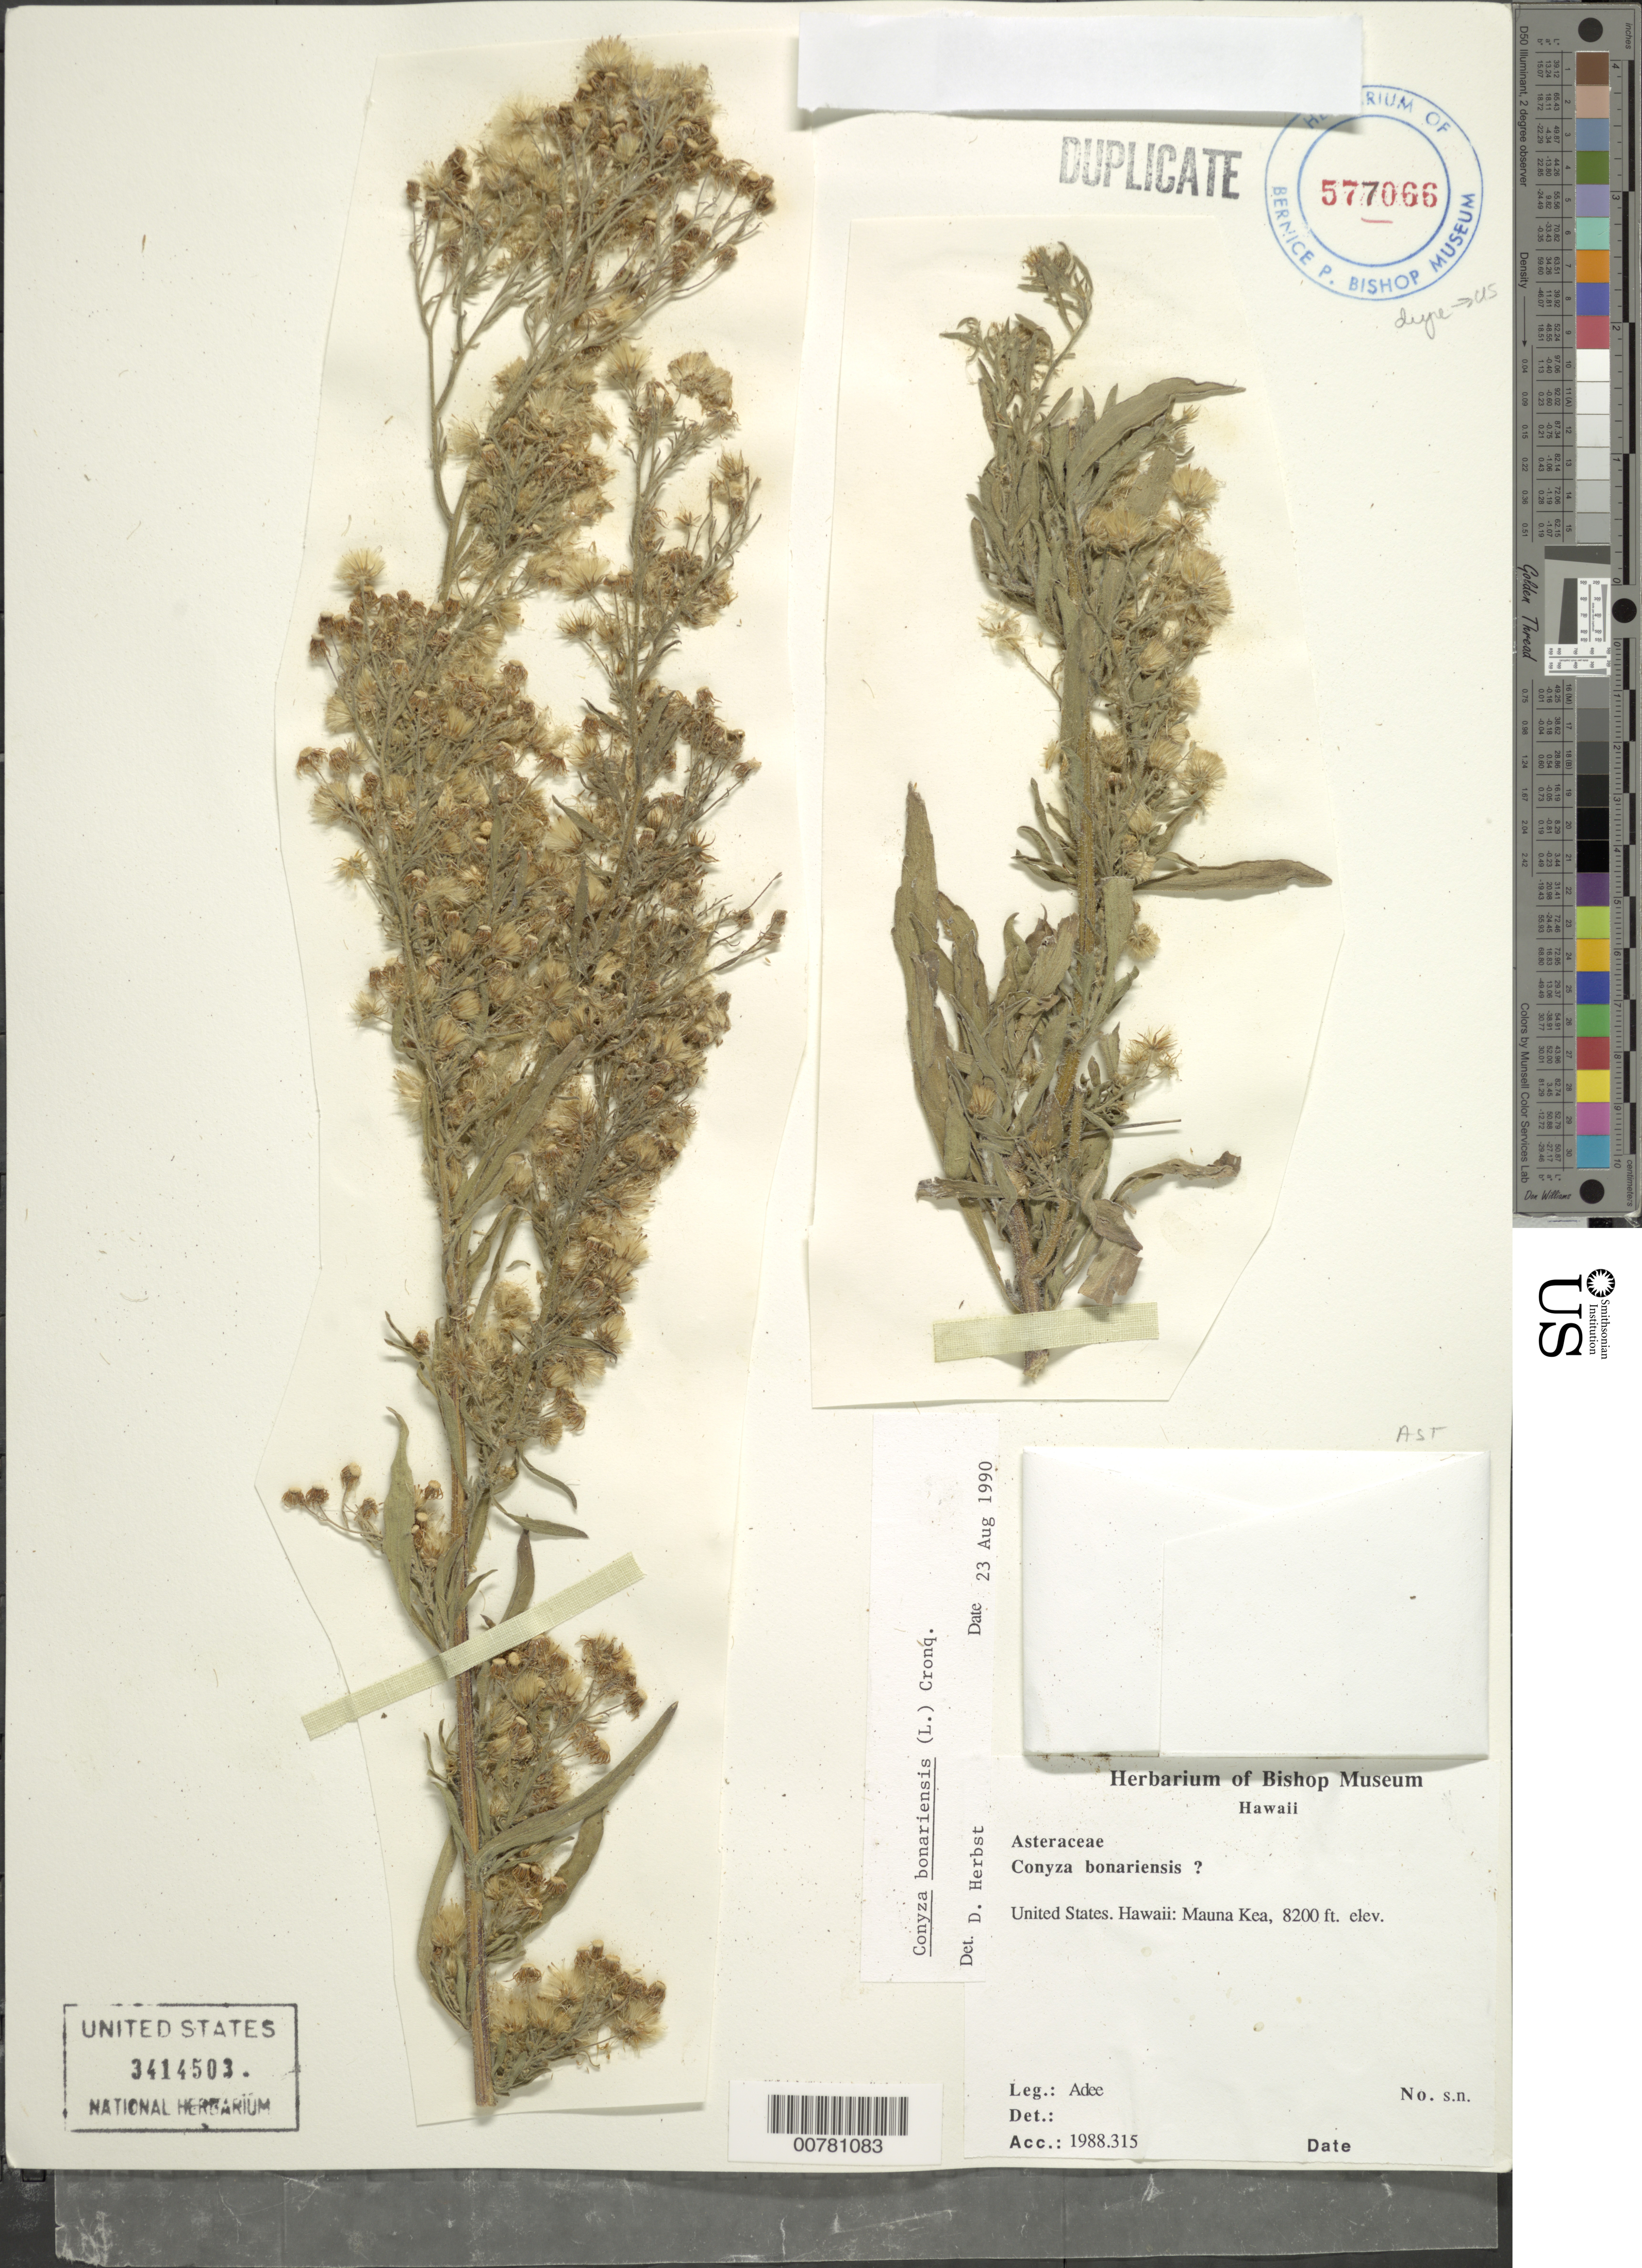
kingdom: Plantae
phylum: Tracheophyta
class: Magnoliopsida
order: Asterales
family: Asteraceae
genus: Erigeron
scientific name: Erigeron bonariensis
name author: L.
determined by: Wagner, W. L., (BOT), Smithsonian Institution - National Museum of Natural History (UNITED STATES)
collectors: -- Adee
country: United States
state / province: Hawaii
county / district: Hawaii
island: Hawaii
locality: Mauna Kea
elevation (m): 2499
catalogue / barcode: US 3414503